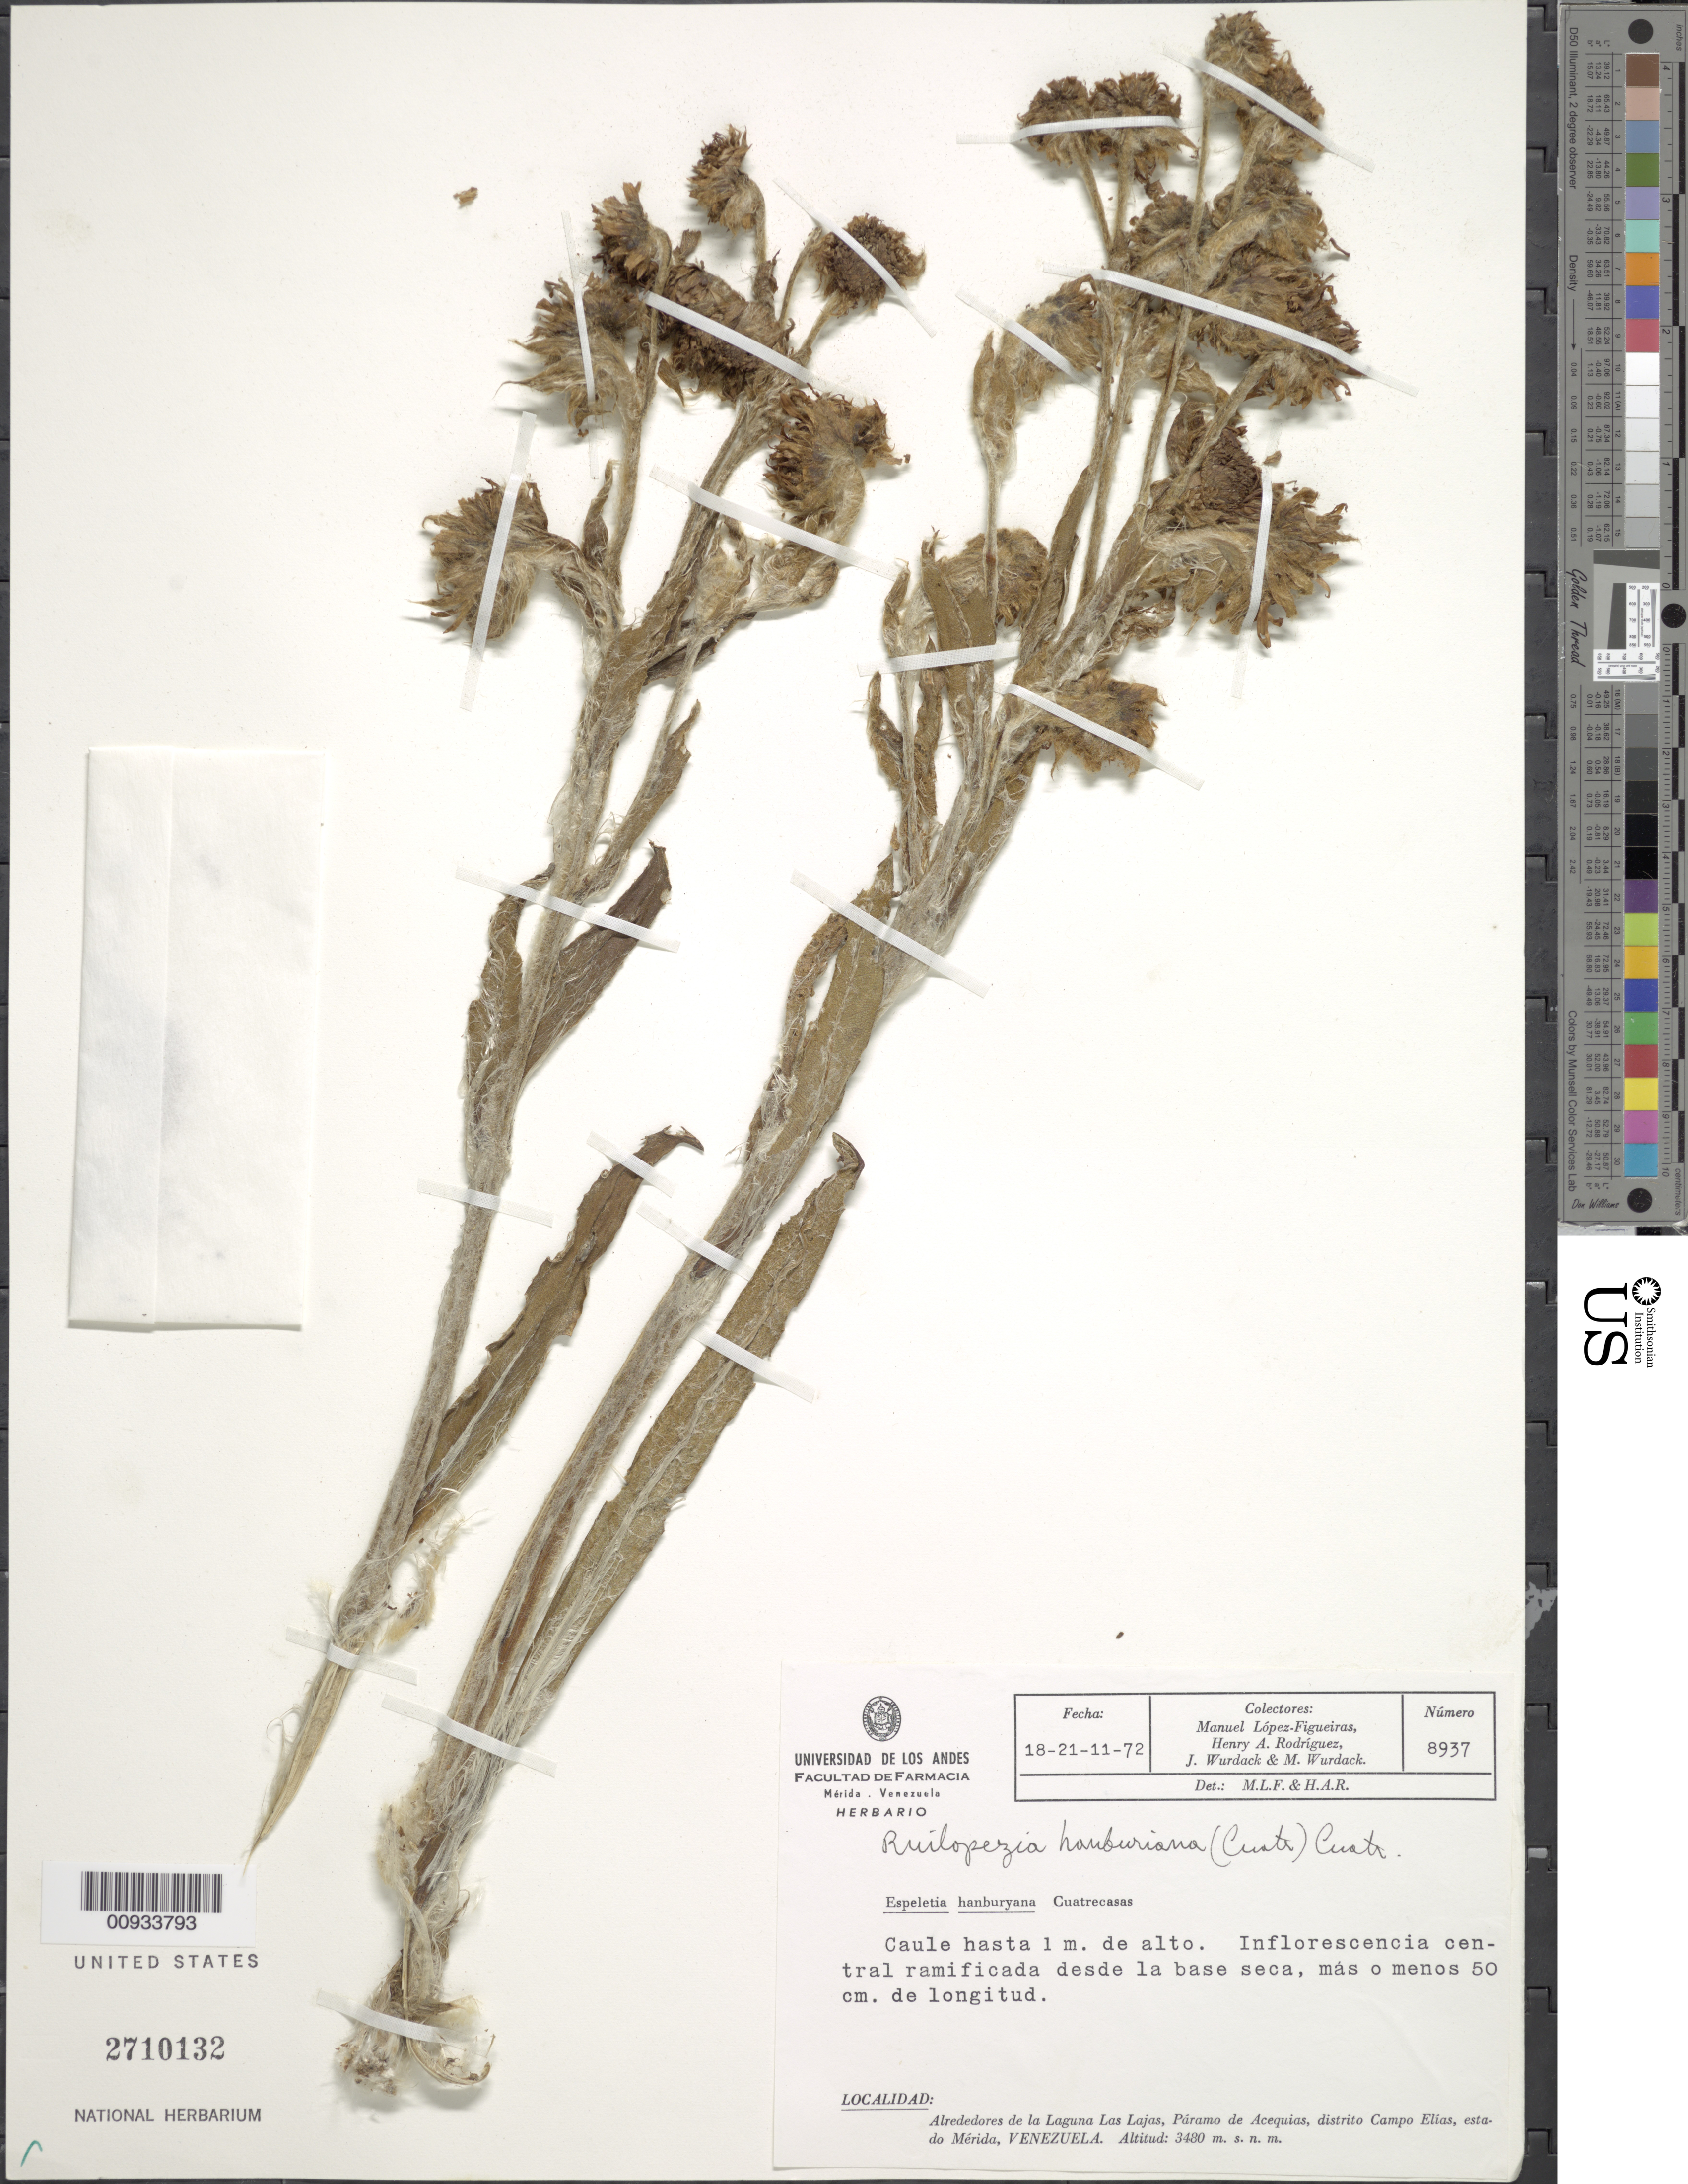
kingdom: Plantae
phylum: Tracheophyta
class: Magnoliopsida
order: Asterales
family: Asteraceae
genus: Ruilopezia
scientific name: Ruilopezia hanburiana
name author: (Cuatrec.) Cuatrec.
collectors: M. López Figueiras, H. A. Rodriguez, J. J. Wurdack & M. L. Wurdack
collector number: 8937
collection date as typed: Transcribed d/m/y: 18/11/72 to 21/11/72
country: Venezuela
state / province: Mérida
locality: Alrededores de la Laguna Las Lajas, Paramo de Acequias, Distrito Campo Elias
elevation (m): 3480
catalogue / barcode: US 2710132